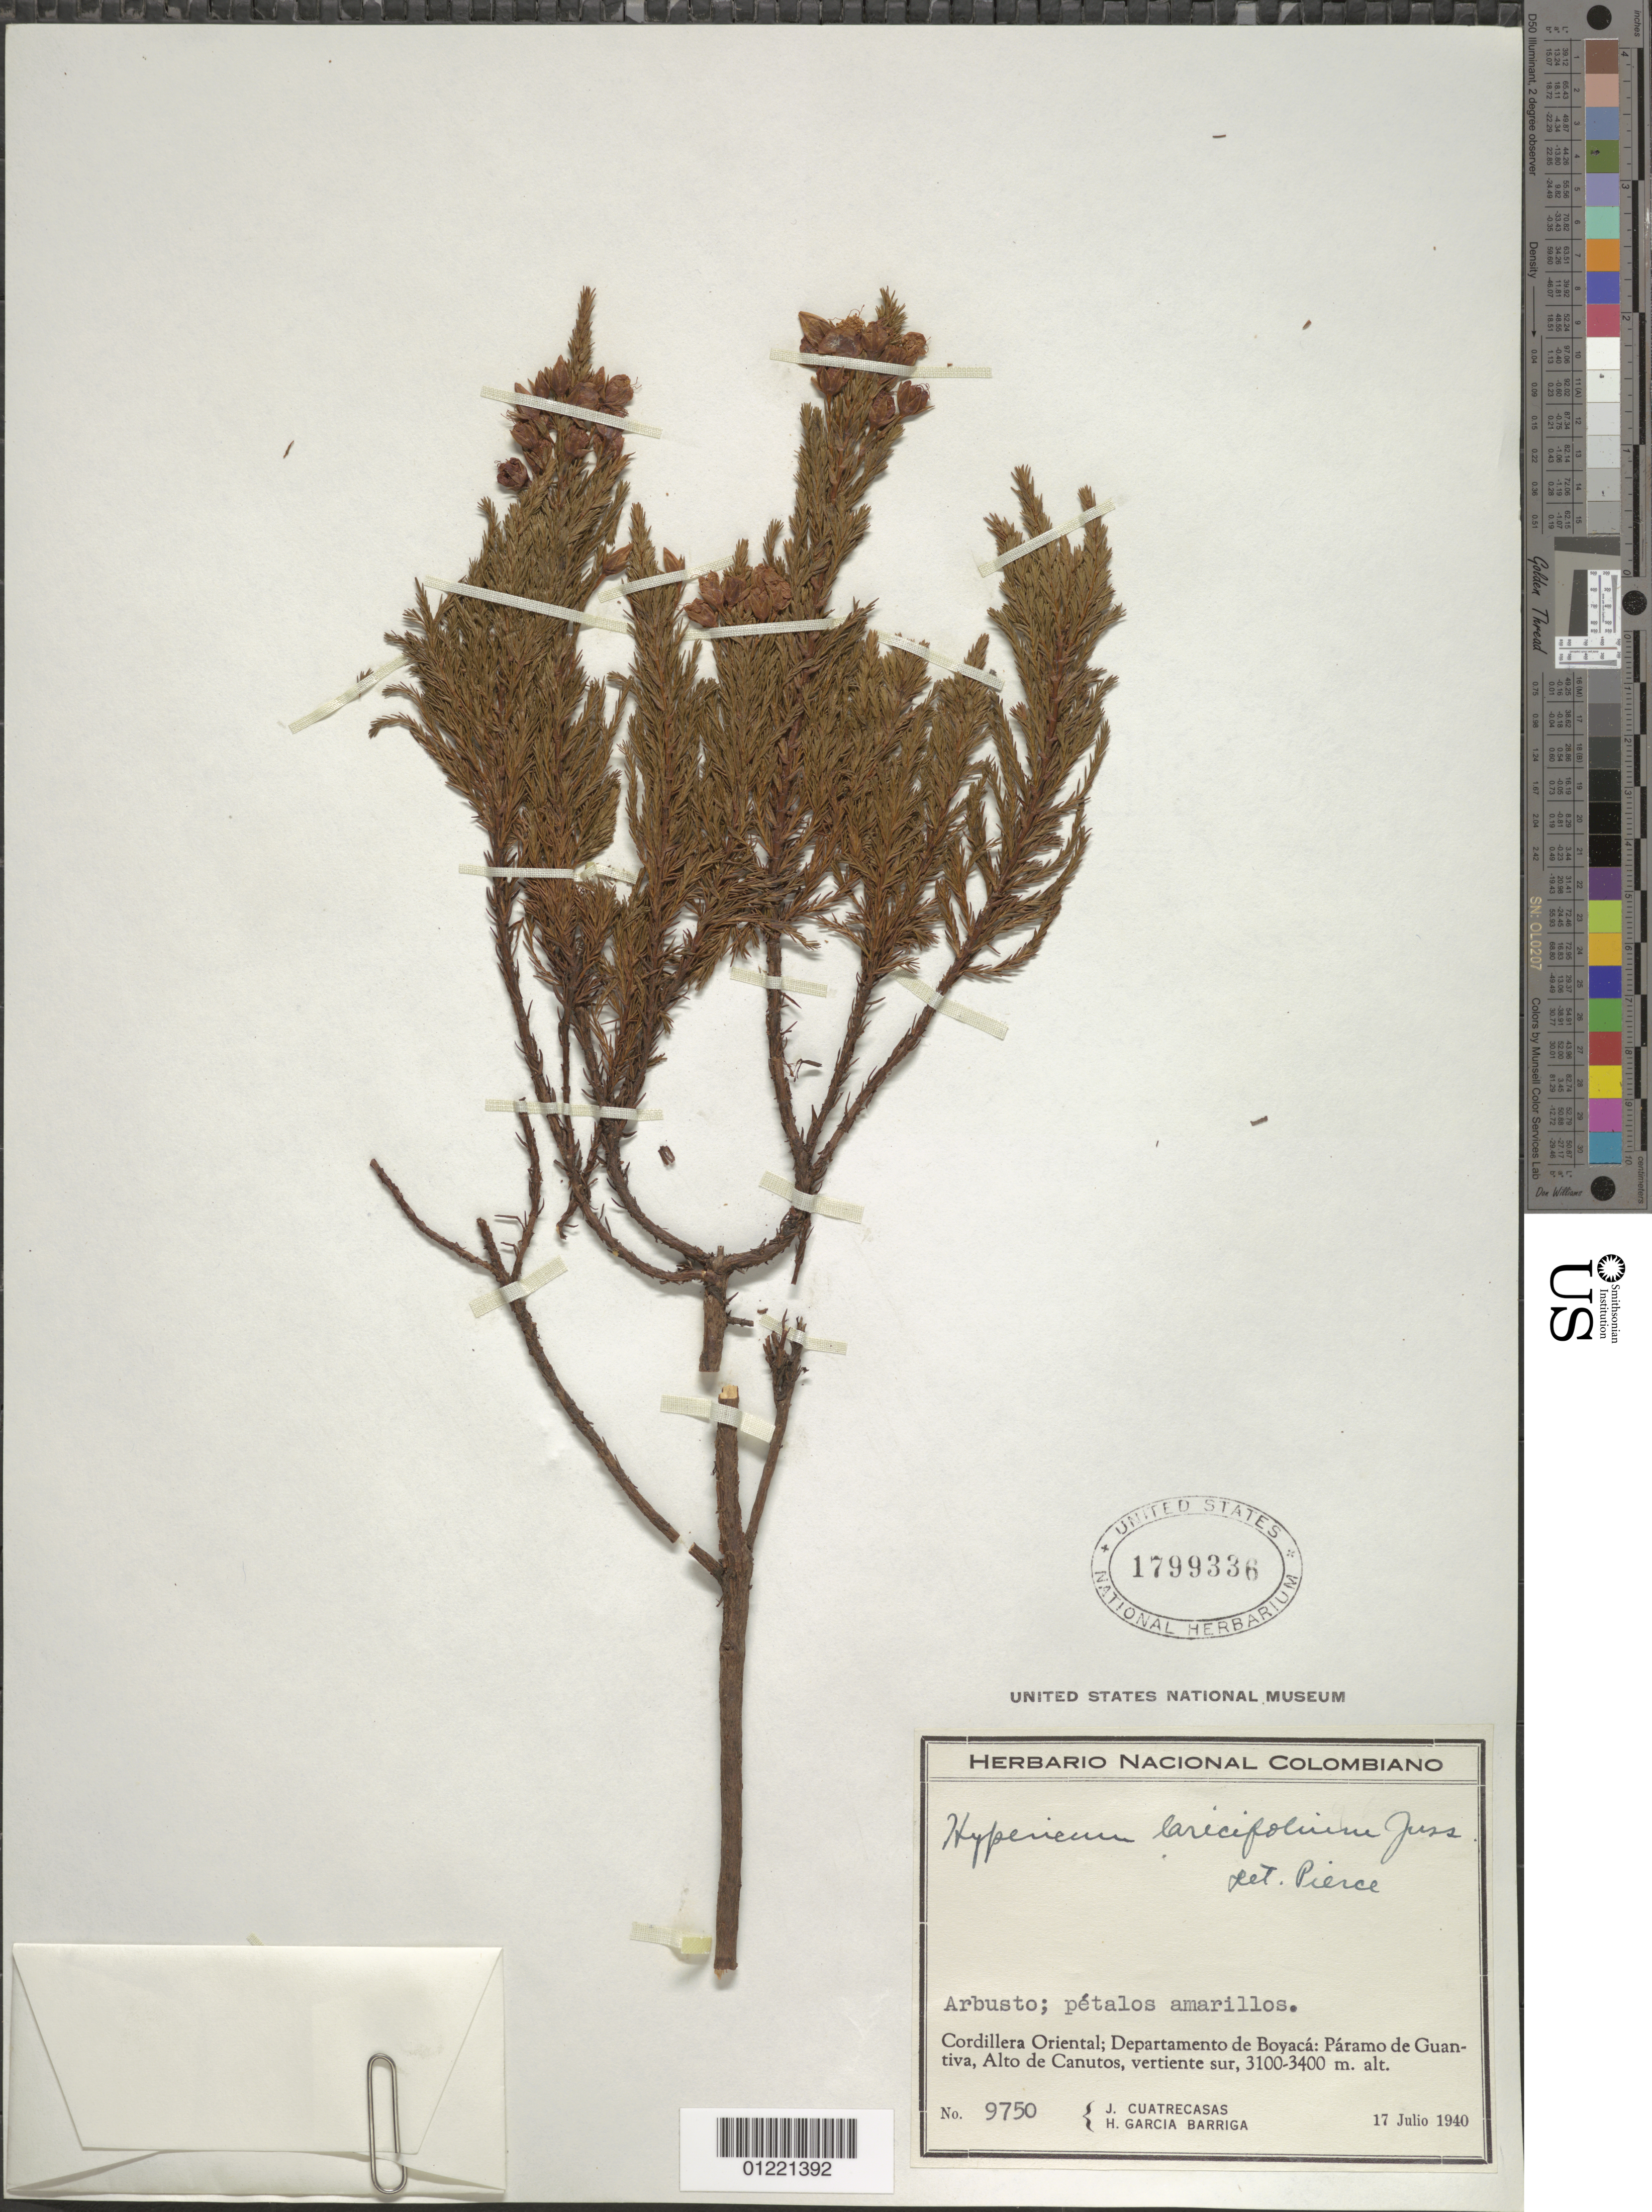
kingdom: Plantae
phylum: Tracheophyta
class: Magnoliopsida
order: Malpighiales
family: Hypericaceae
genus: Hypericum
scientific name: Hypericum laricifolium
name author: Juss.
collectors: J. Cuatrecasas & H. García Barriga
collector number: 9750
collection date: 1940-07-17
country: Colombia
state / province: Boyacá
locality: Paramo de Guantiva, Alto de Canutos, vertiente sur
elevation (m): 3100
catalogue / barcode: US 1799336